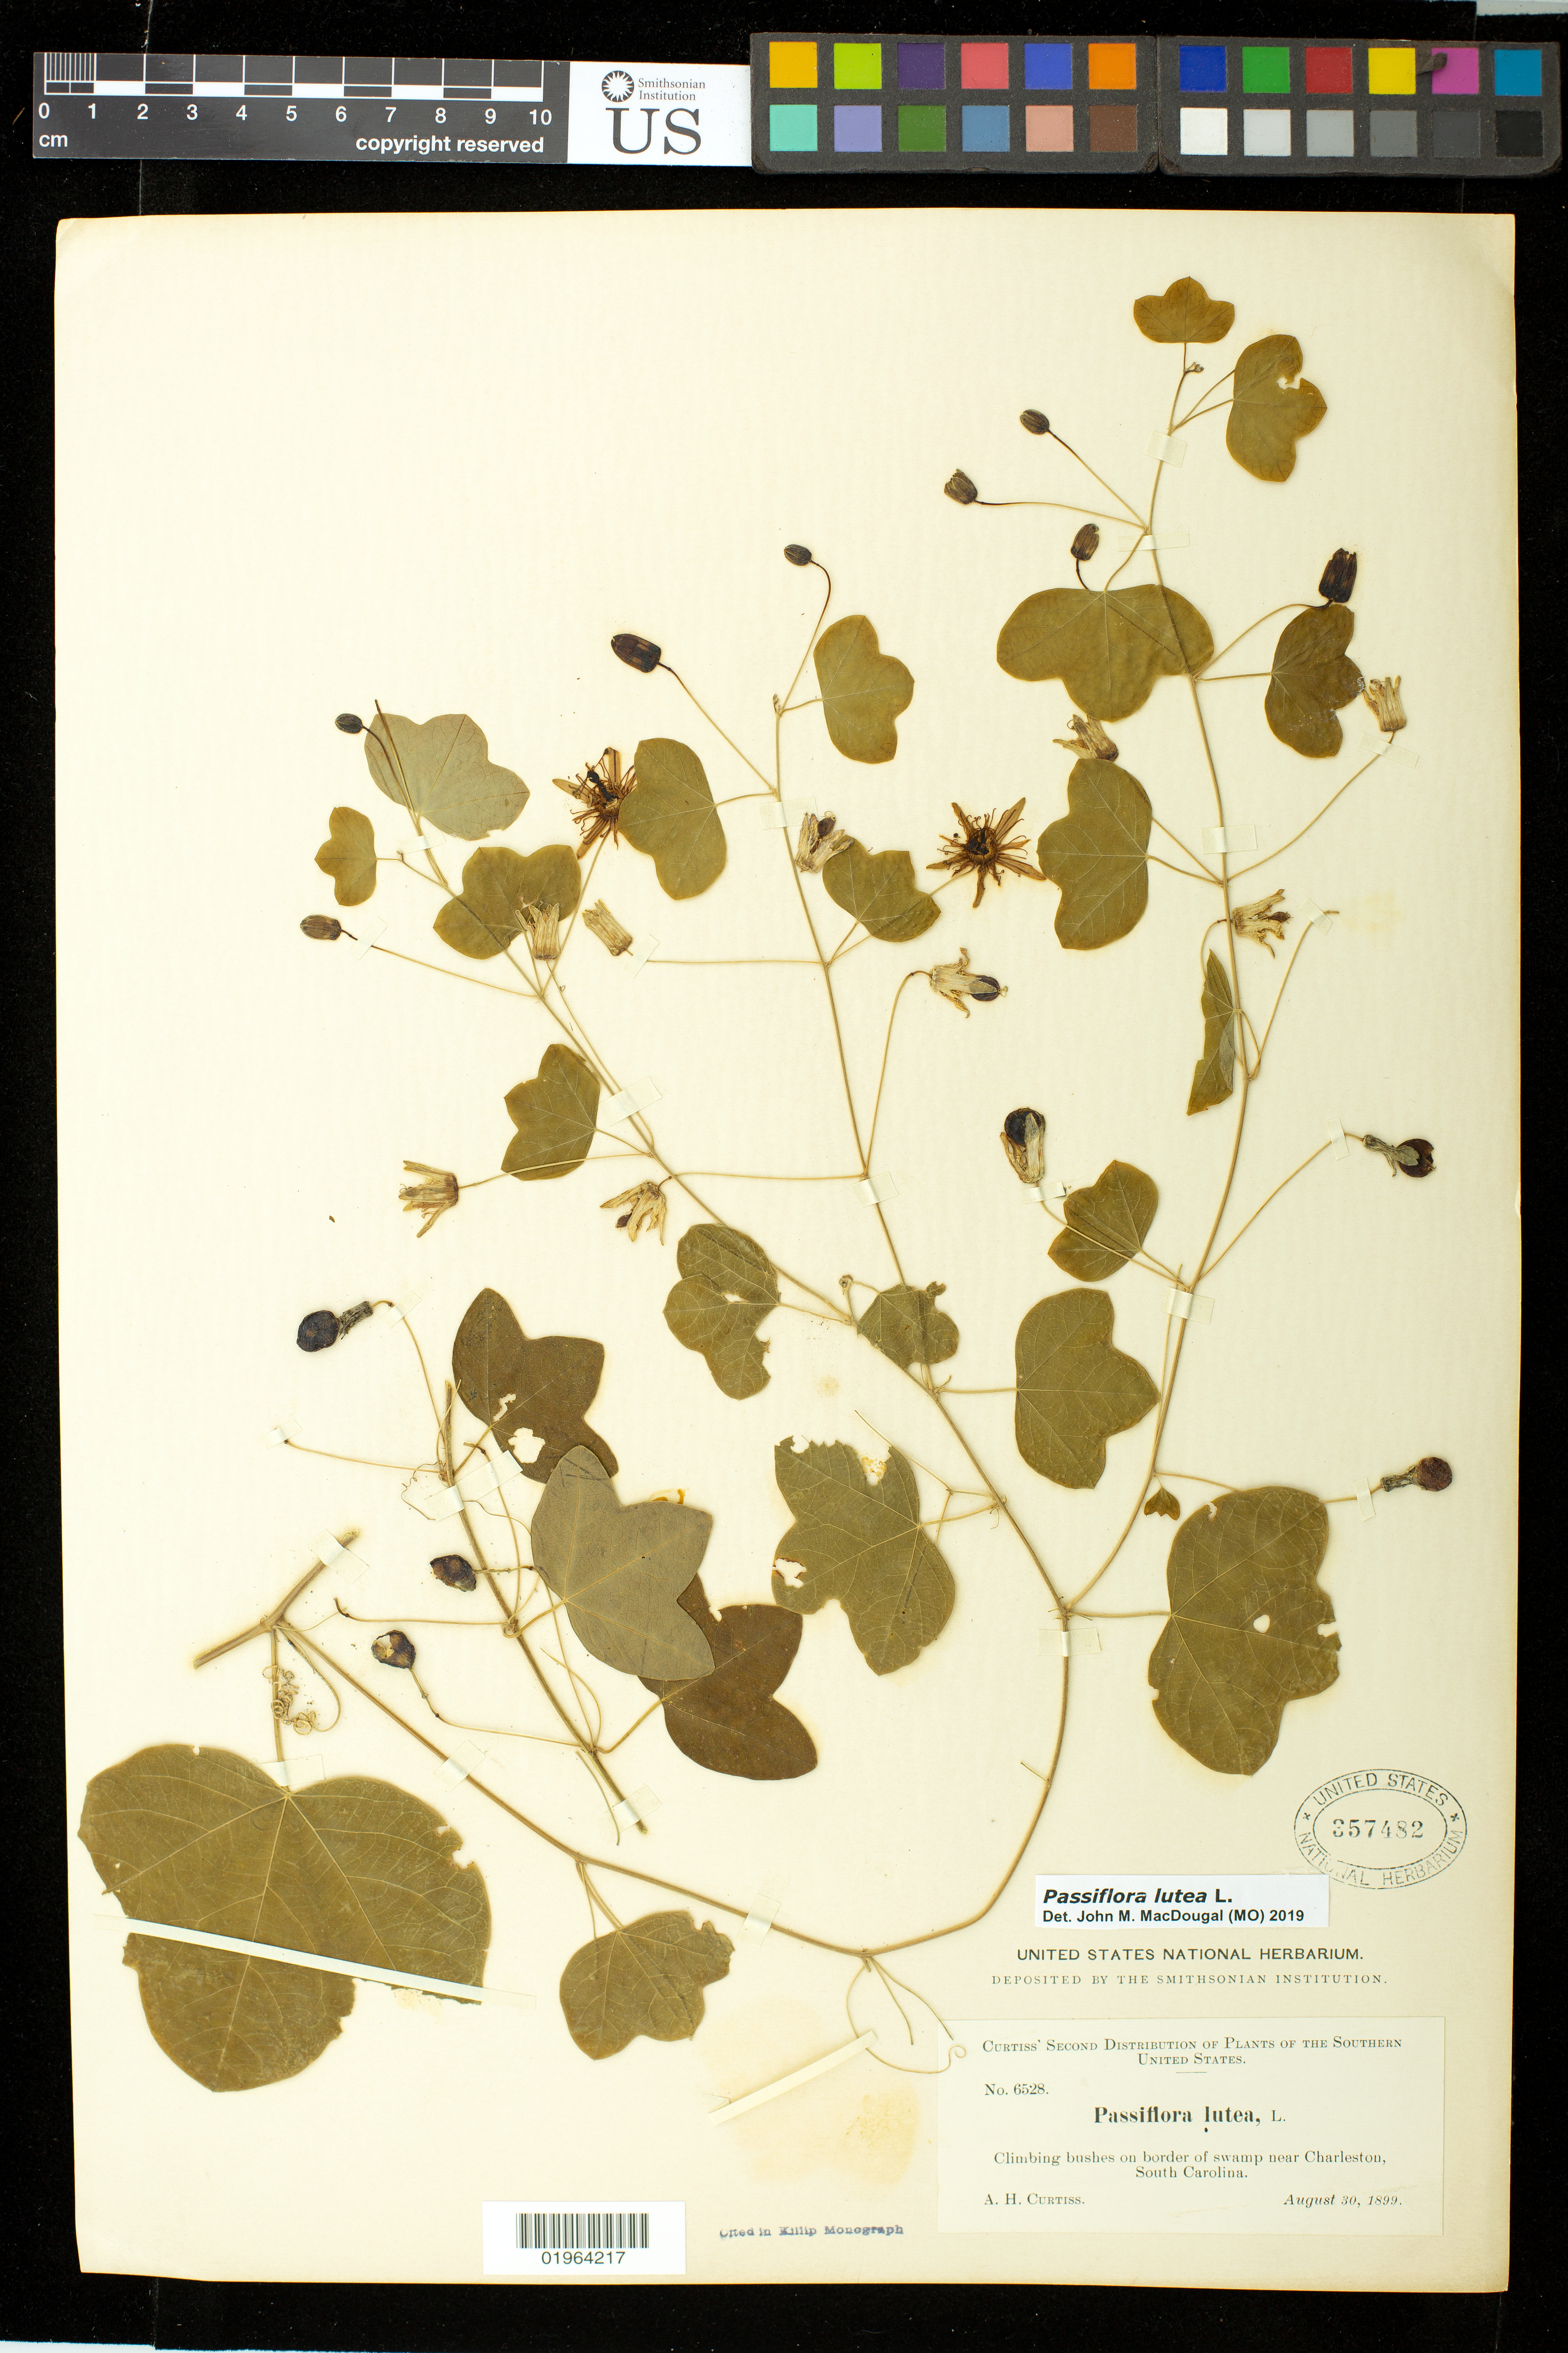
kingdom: Plantae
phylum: Tracheophyta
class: Magnoliopsida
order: Malpighiales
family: Passifloraceae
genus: Passiflora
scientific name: Passiflora lutea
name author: L.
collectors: A. H. Curtiss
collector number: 6528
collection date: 1899-08-30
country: United States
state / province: South Carolina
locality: Near Charleston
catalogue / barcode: US 357482